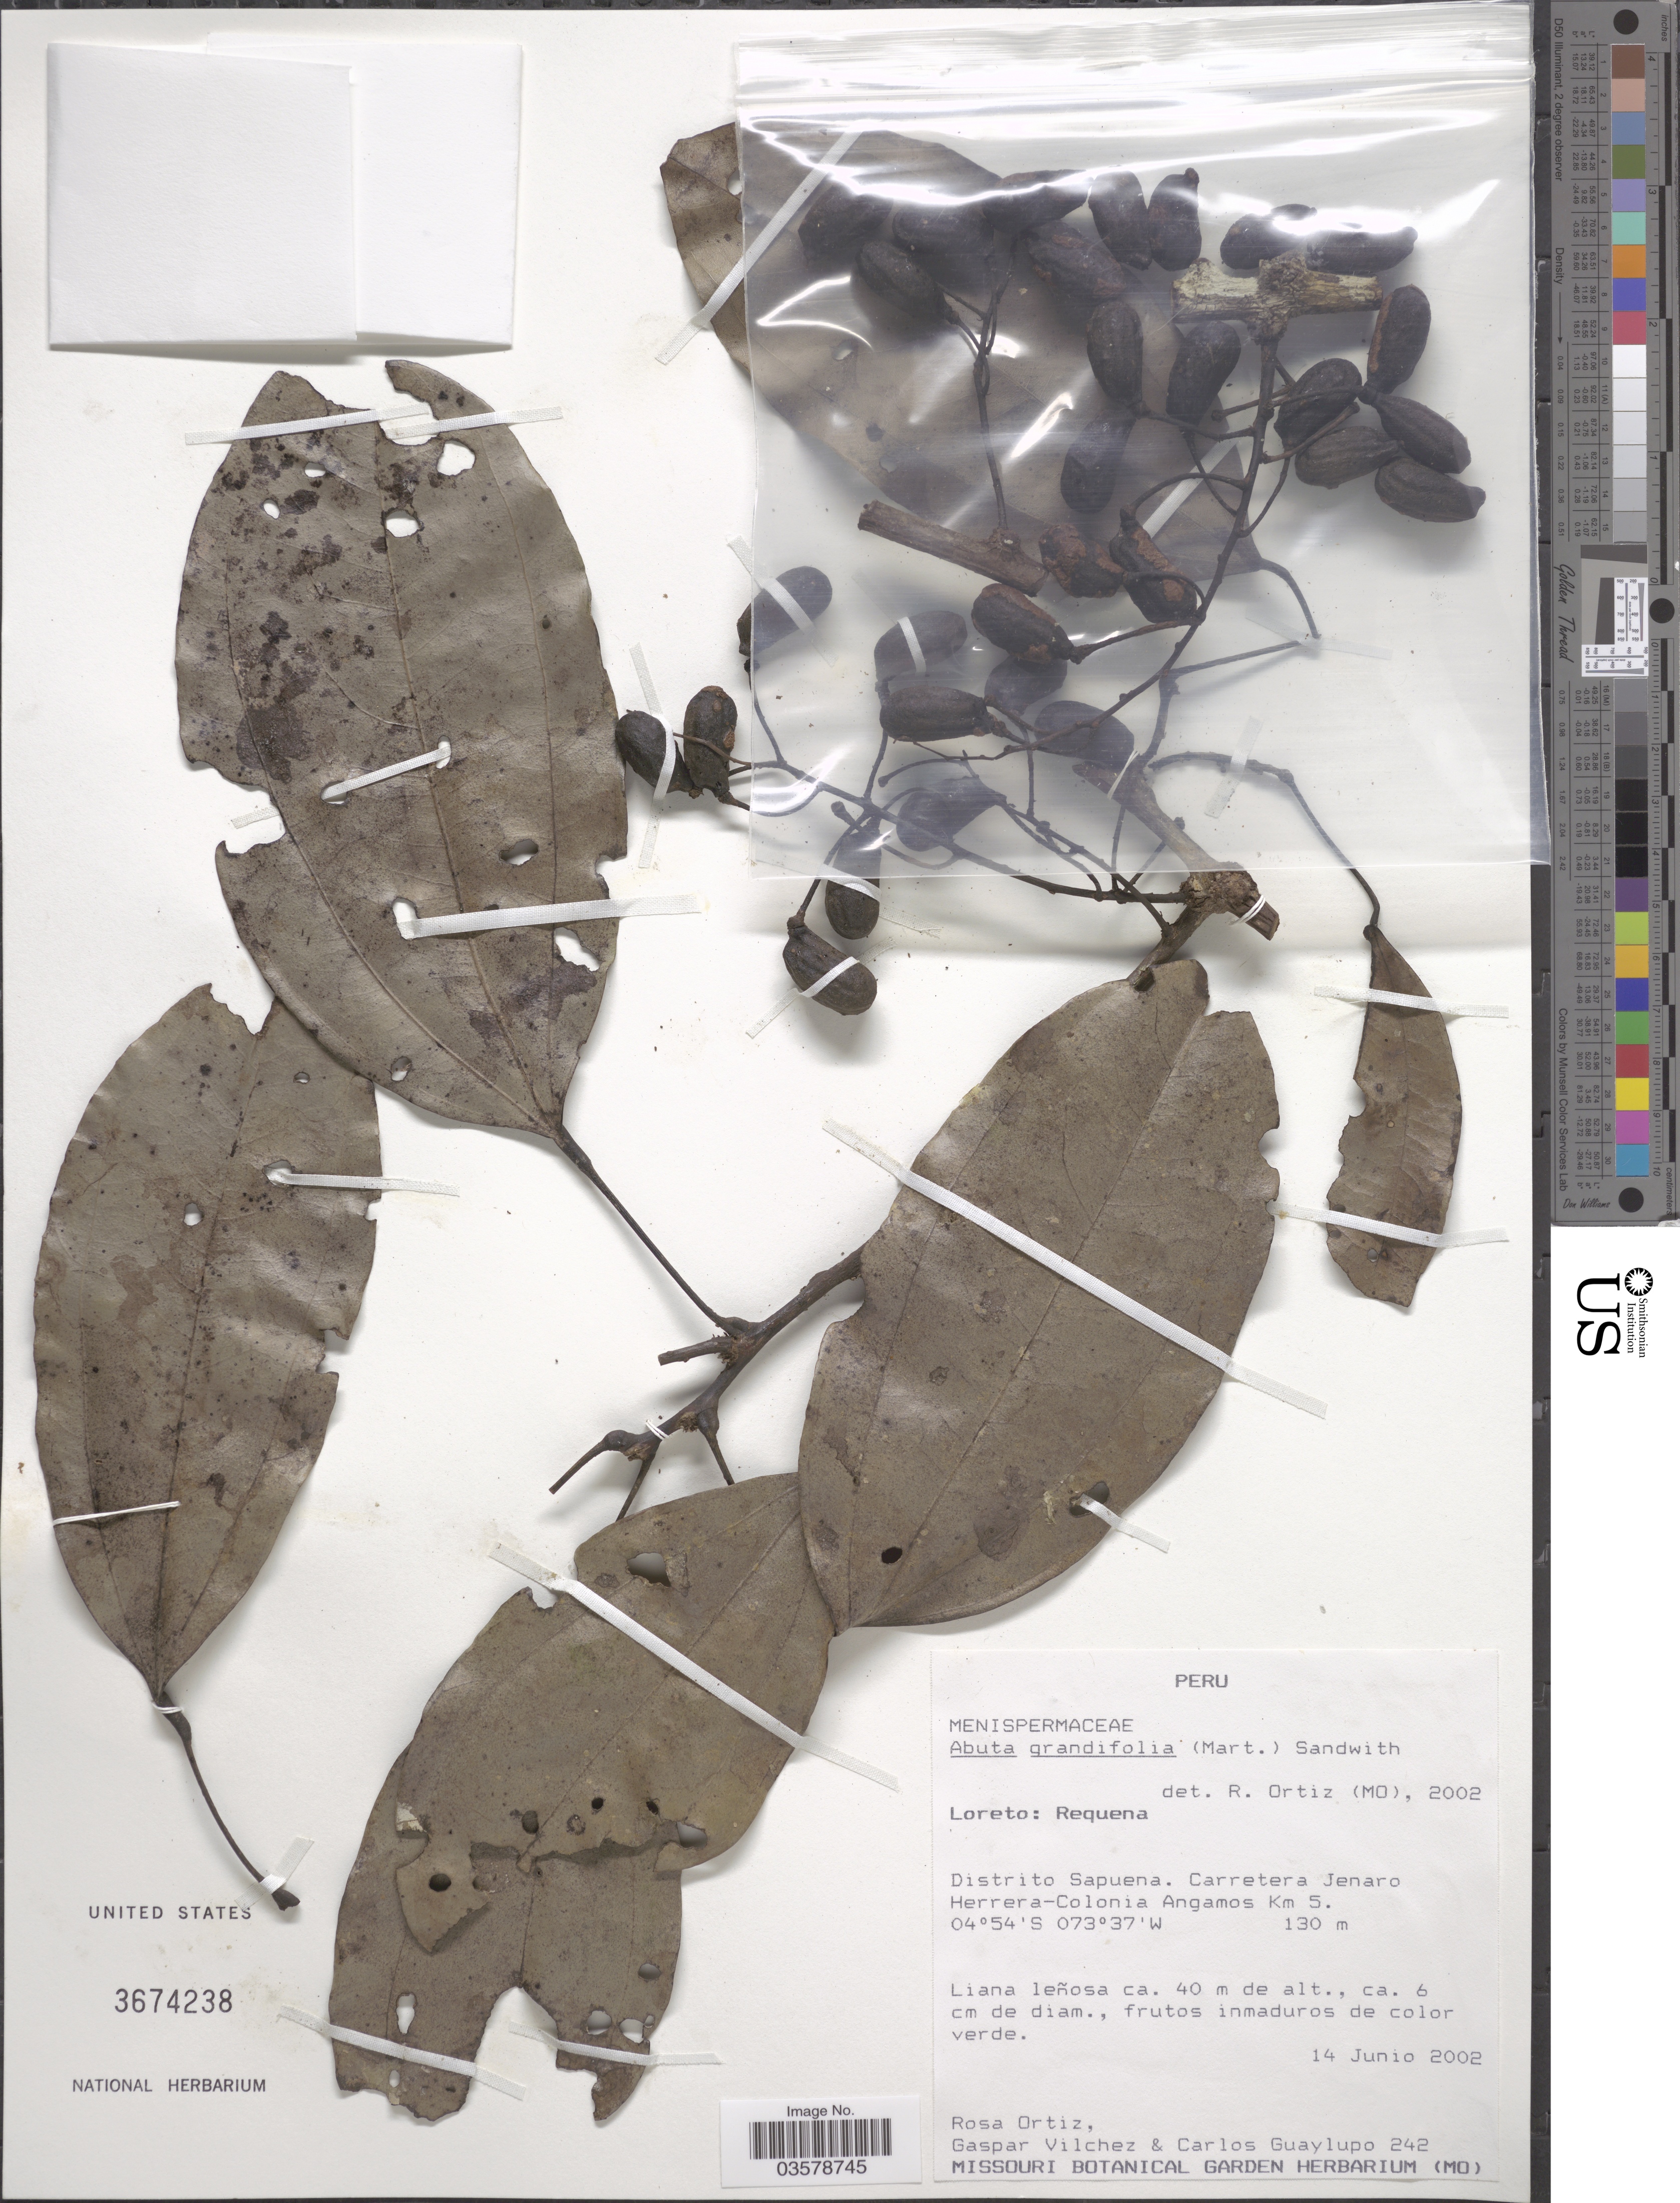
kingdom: Plantae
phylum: Tracheophyta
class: Magnoliopsida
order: Ranunculales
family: Menispermaceae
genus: Abuta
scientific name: Abuta grandifolia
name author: (Mart.) Sandwith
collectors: R. Ortiz, G. Vilchez & C. Guaylupo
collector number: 242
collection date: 2002-06-14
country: Peru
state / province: Loreto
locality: Requena. Distrito Sapuena. Carretera Jenaro Herrera-Colonia Angamos Km 5.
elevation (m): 130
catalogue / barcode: US 3674238